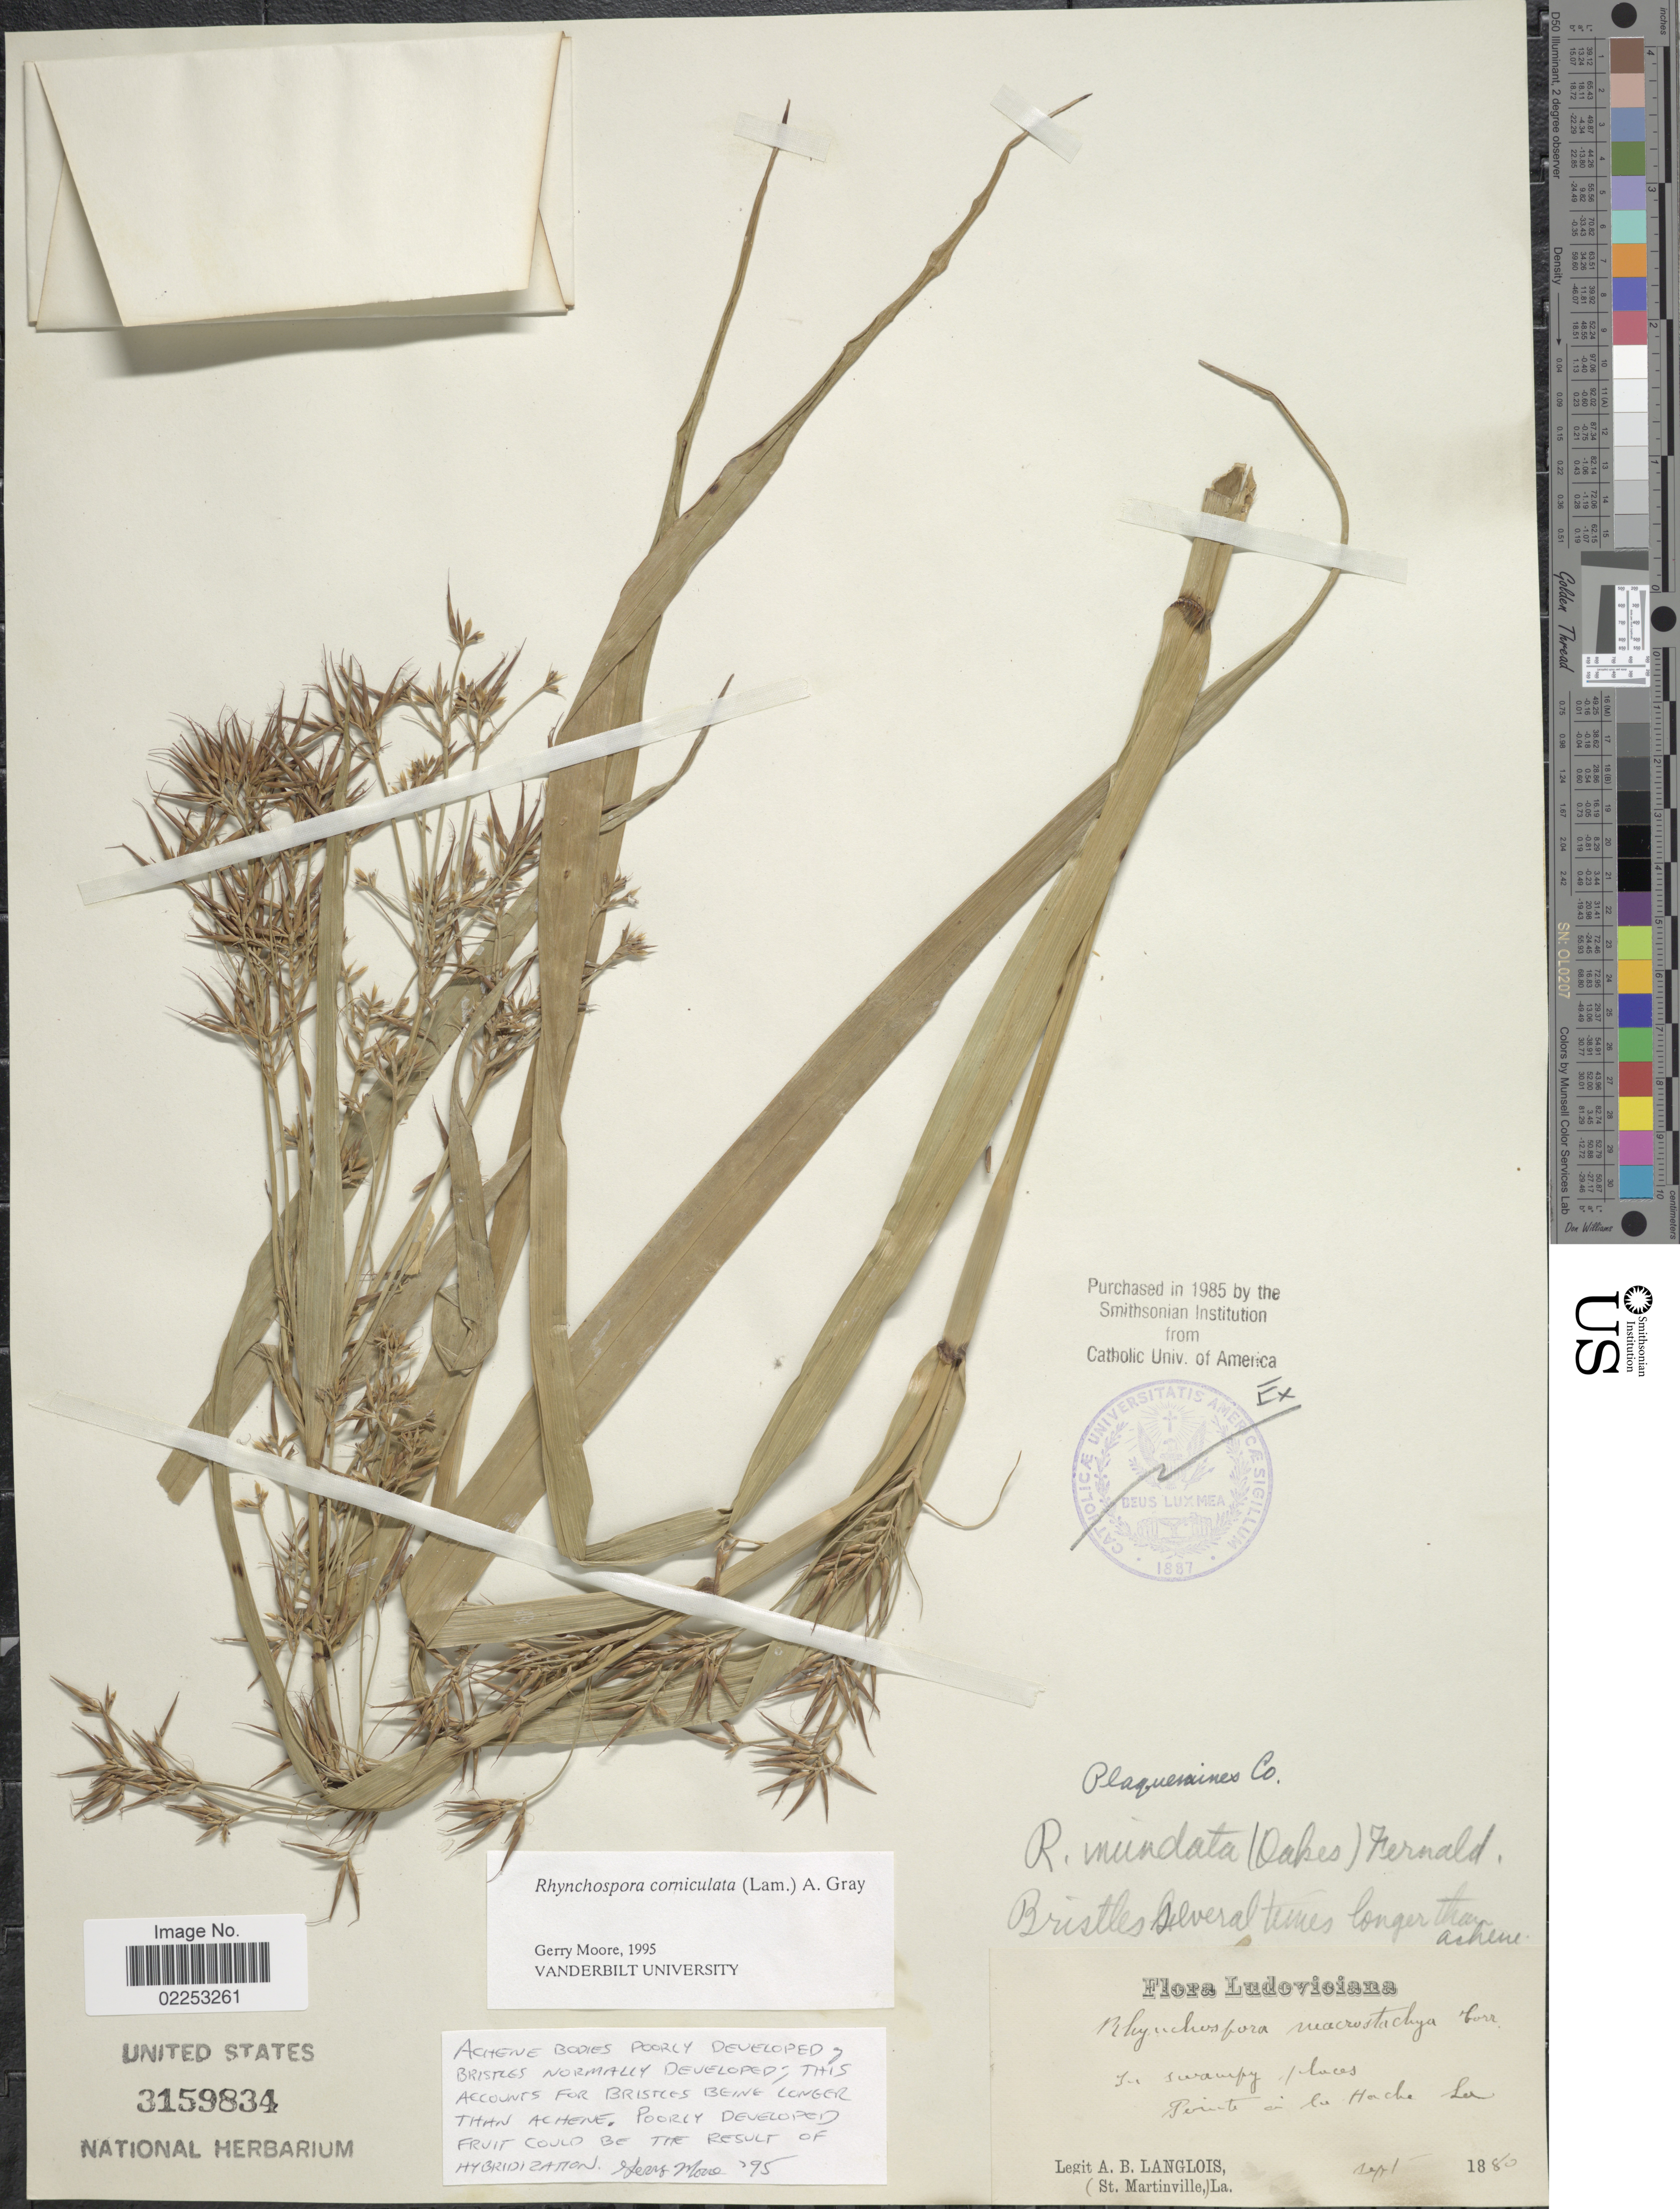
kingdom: Plantae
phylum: Tracheophyta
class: Liliopsida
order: Poales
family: Cyperaceae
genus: Rhynchospora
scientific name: Rhynchospora corniculata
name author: (Lam.) A. Gray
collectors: A. Langlois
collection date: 1885-09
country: United States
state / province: Louisiana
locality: Pointe a la Hache, Plaquemines Co.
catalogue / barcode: US 3159834